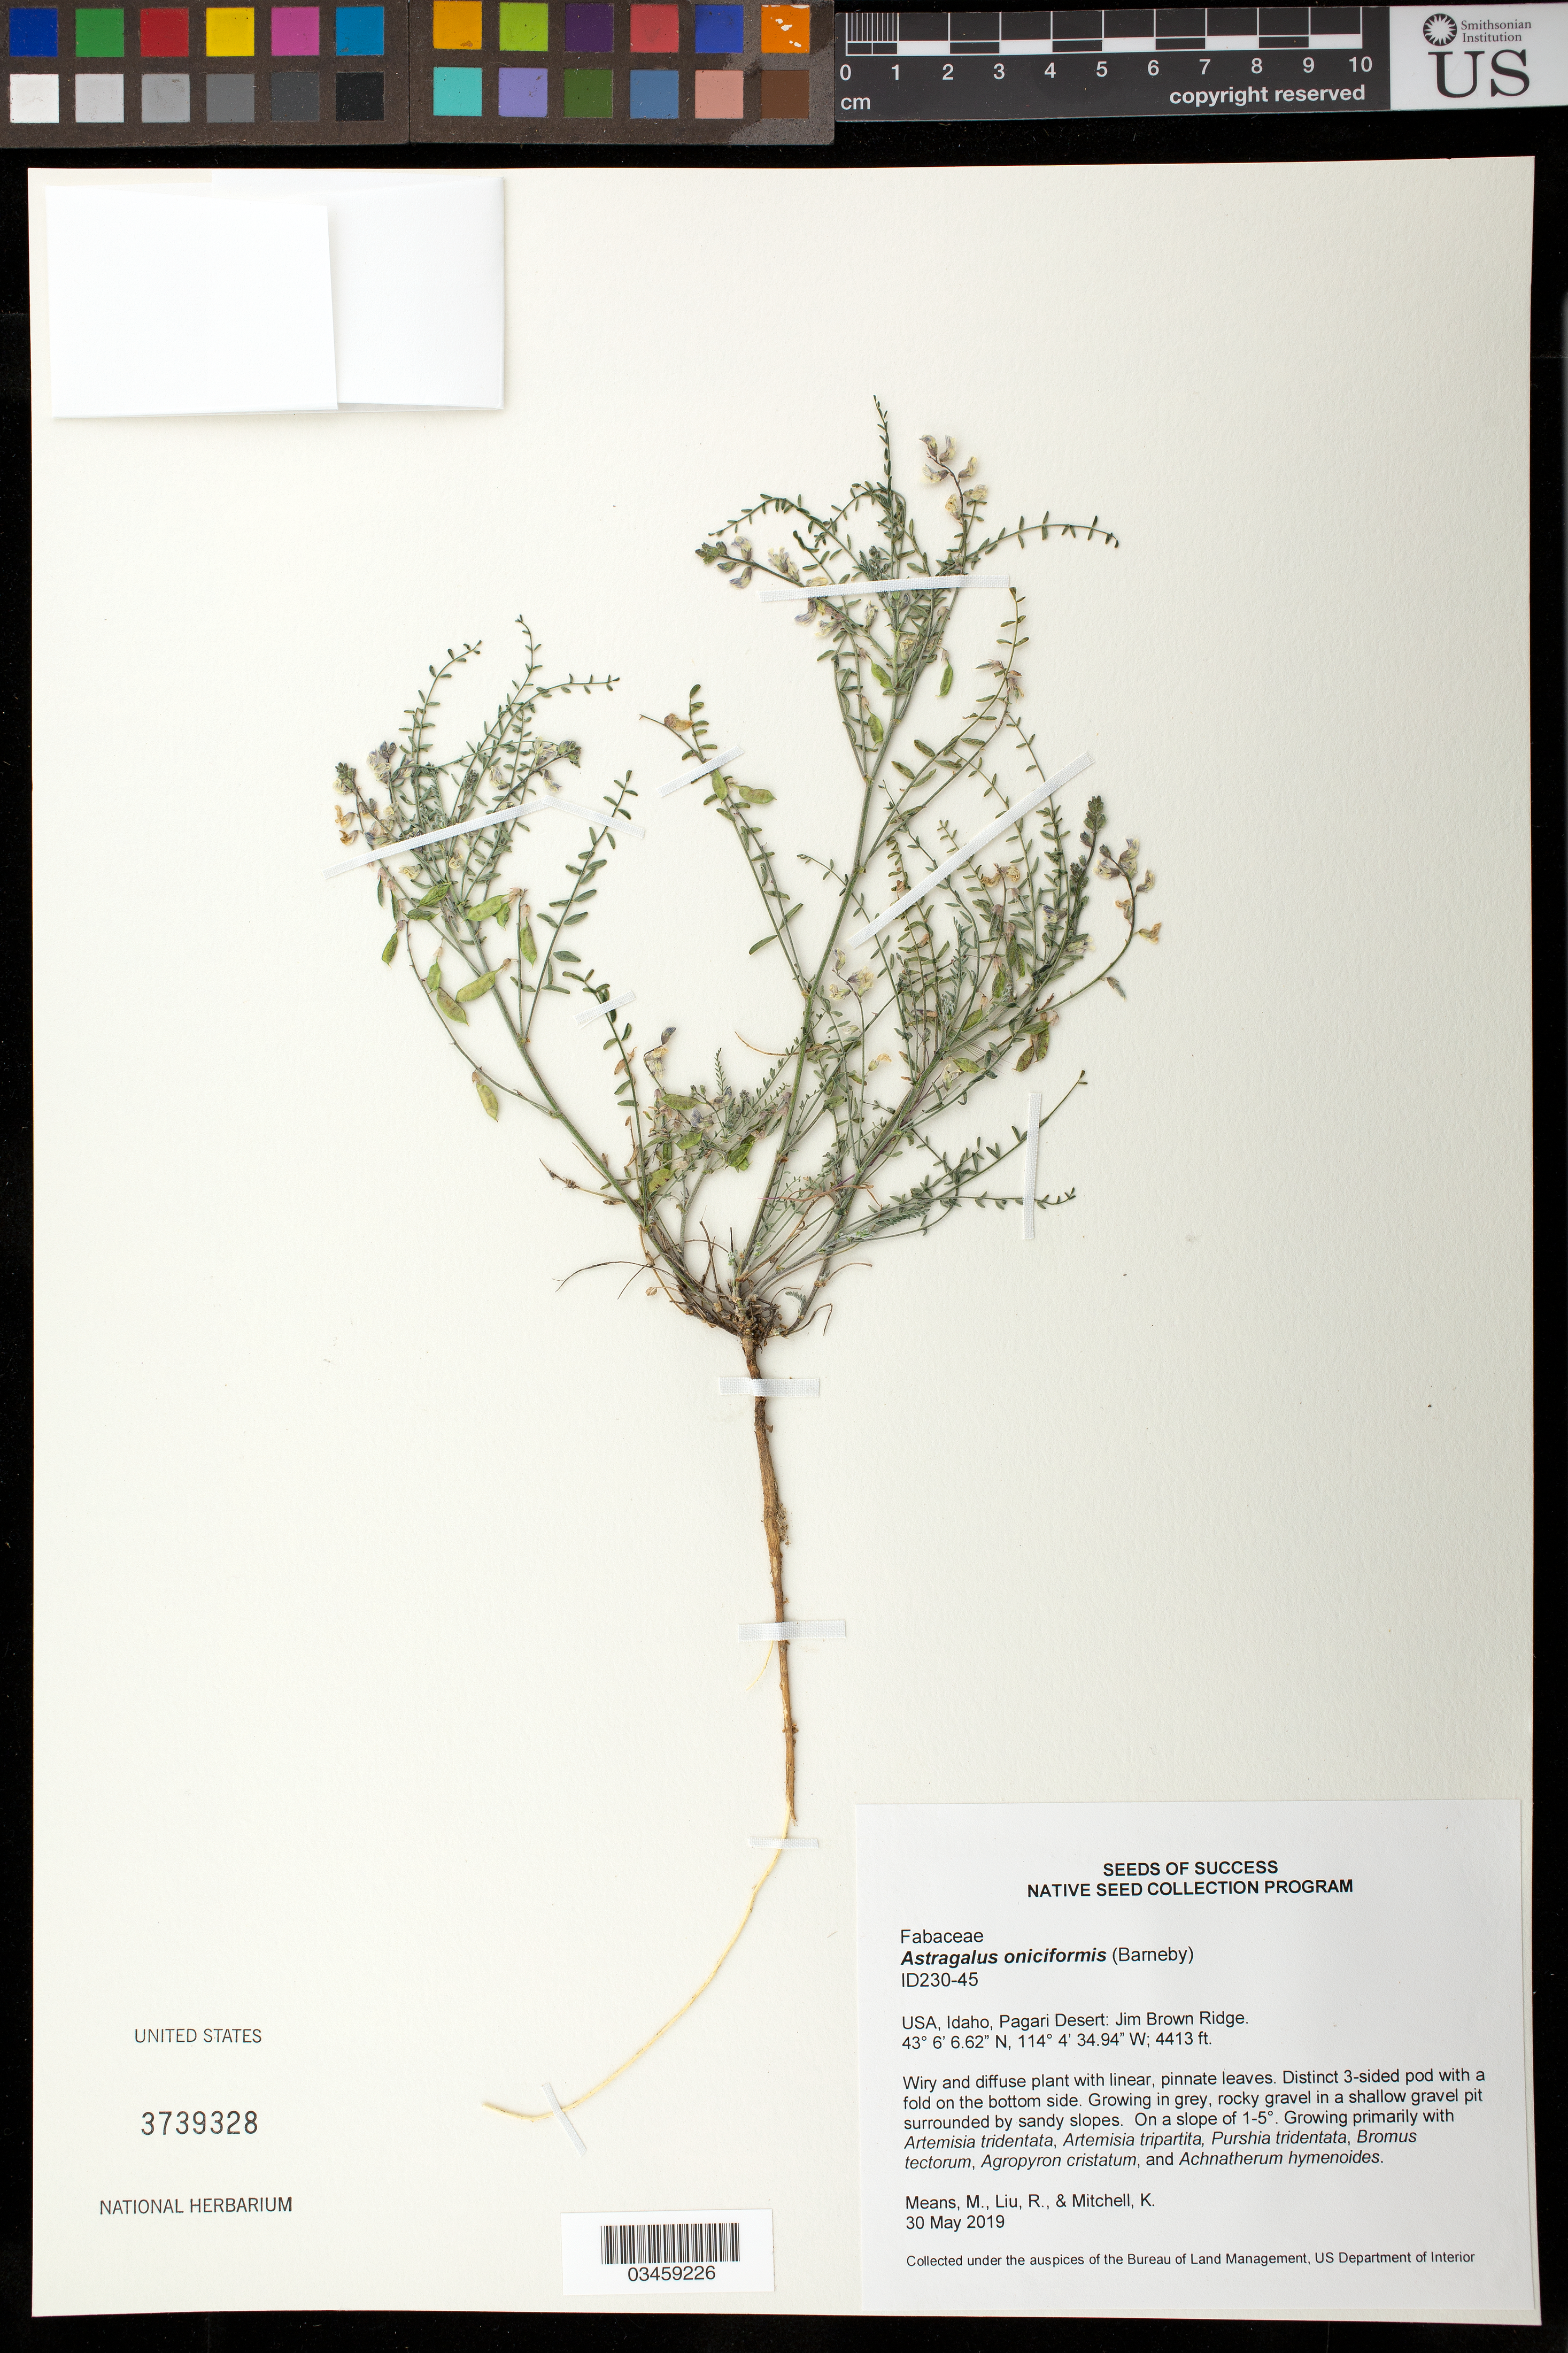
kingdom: Plantae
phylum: Tracheophyta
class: Magnoliopsida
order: Fabales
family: Fabaceae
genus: Astragalus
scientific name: Astragalus oniciformis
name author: Barneby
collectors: M. Means, M. Liu & K. Mitchell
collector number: ID230-45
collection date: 2019-05-30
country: United States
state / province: Idaho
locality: Pagari Desert, Jum Brown Ridge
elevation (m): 1345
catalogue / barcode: US 3739328